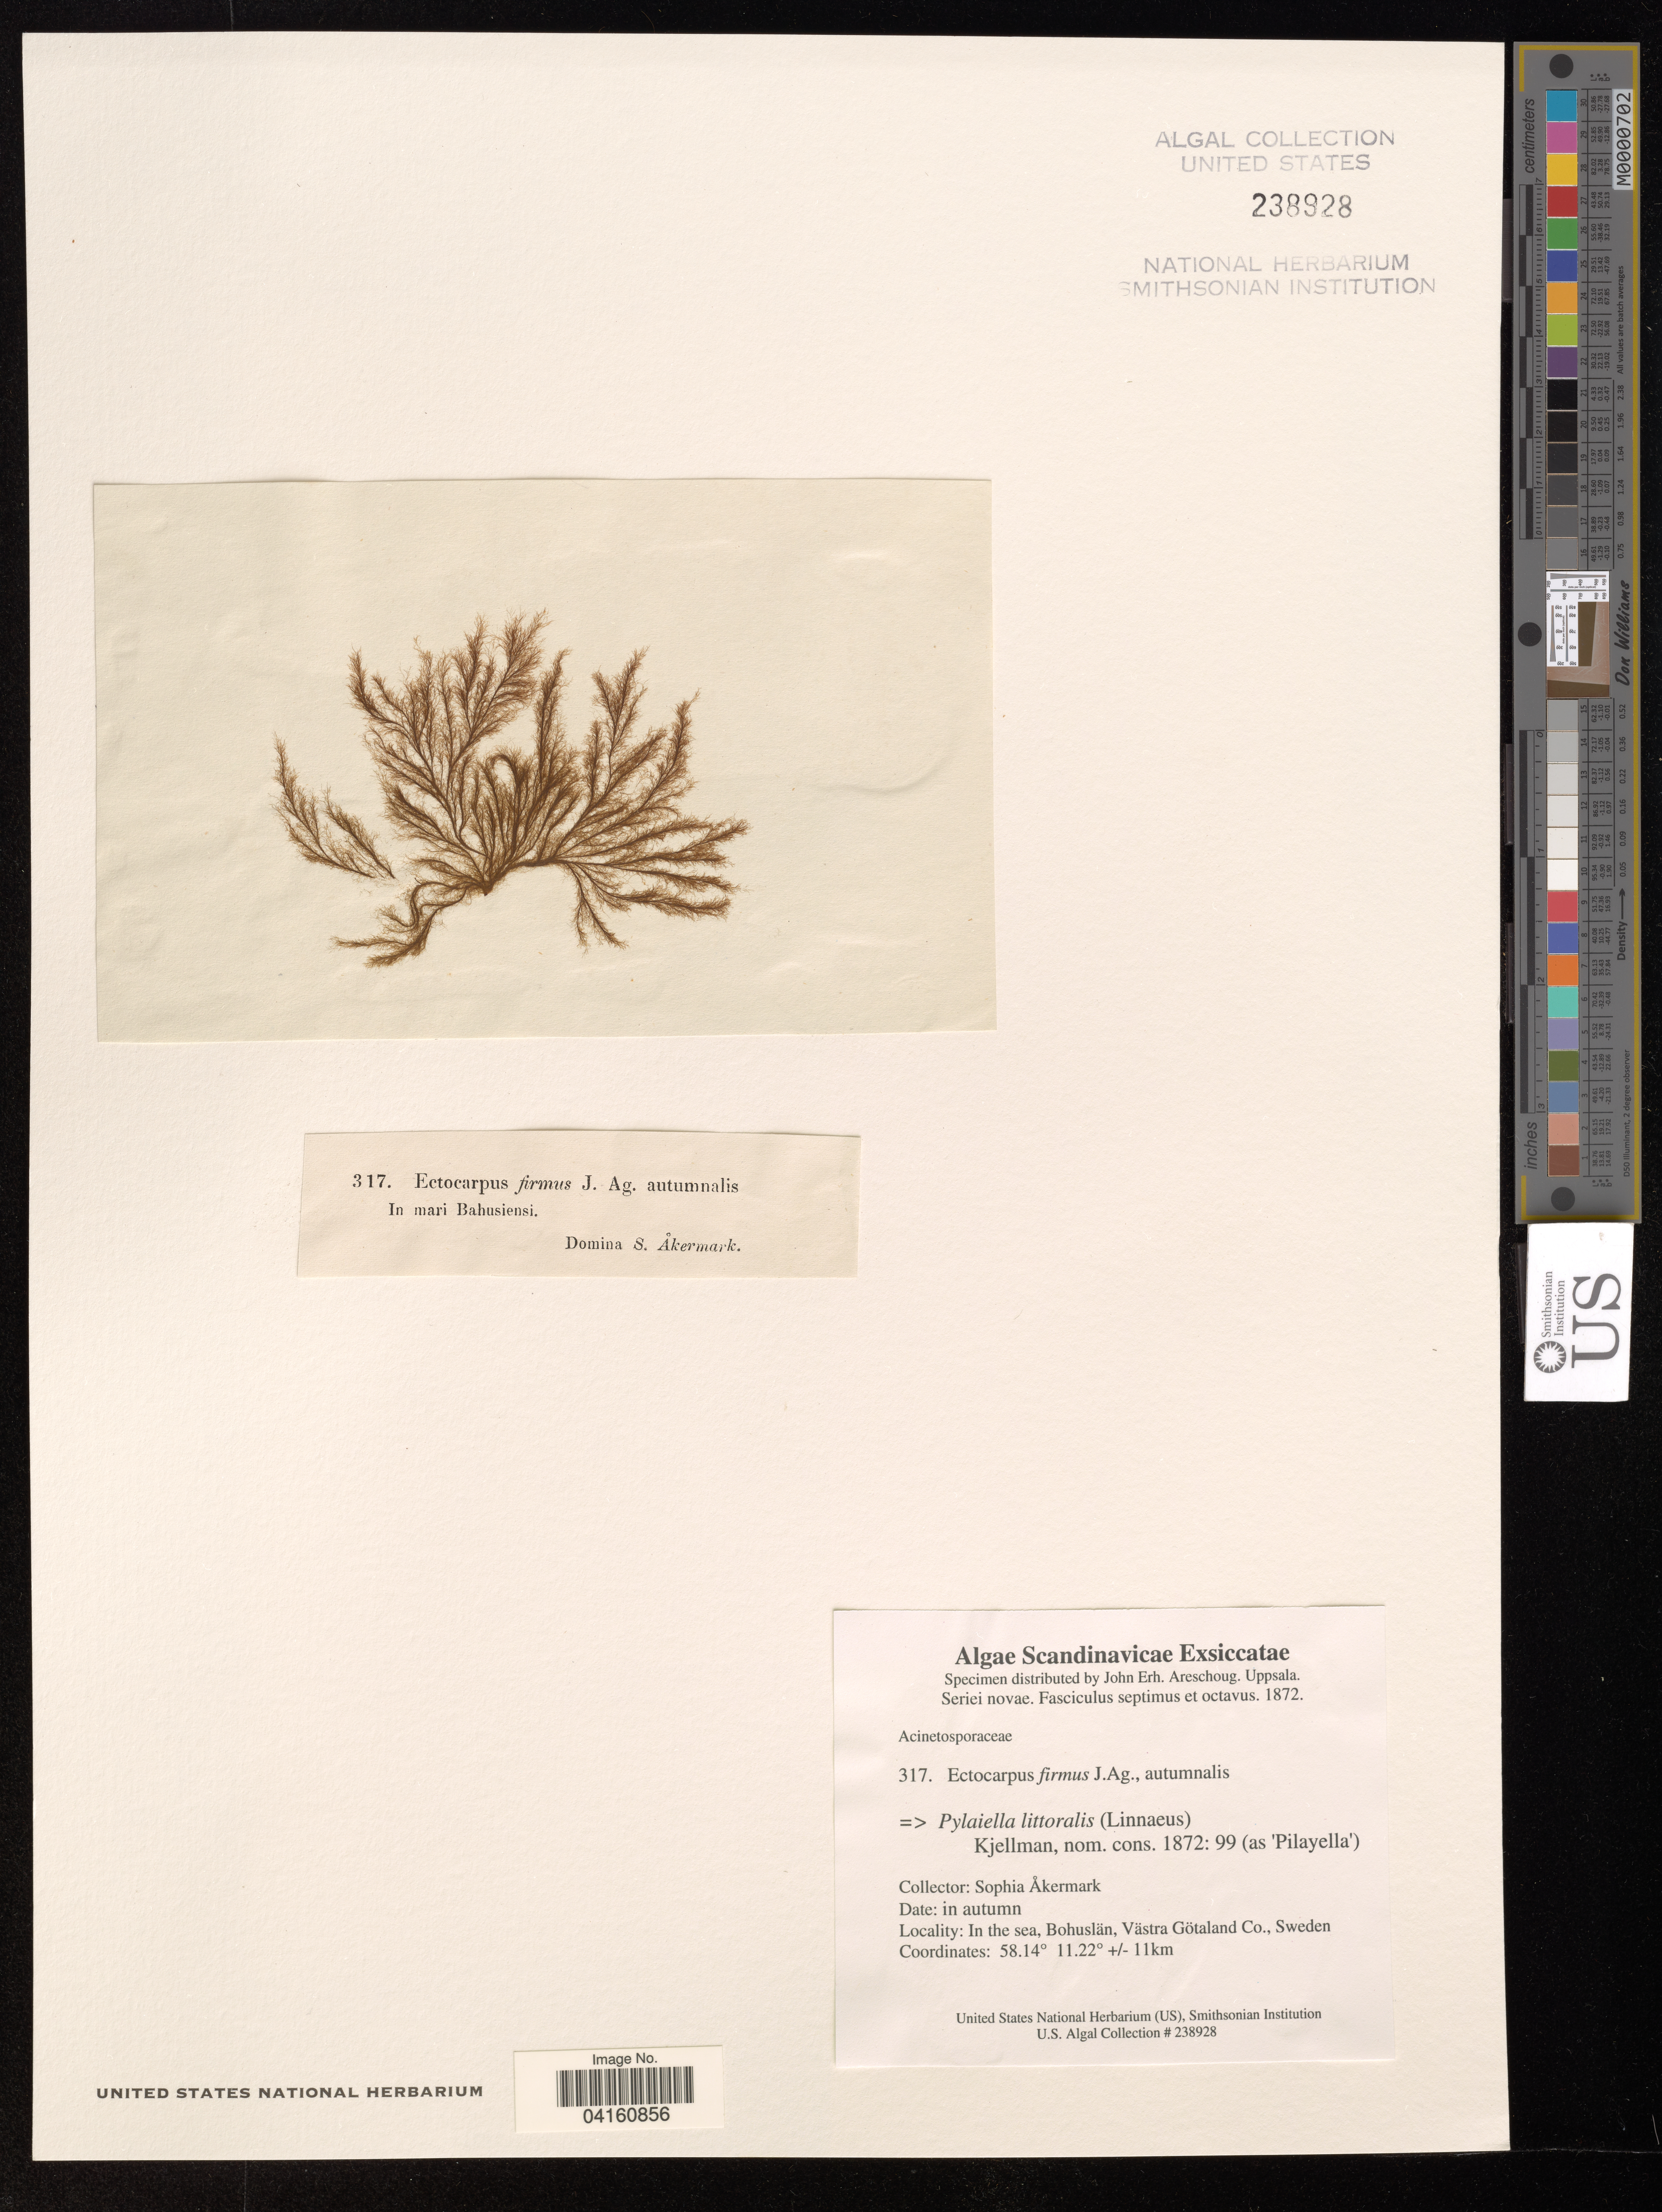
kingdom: Chromista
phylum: Ochrophyta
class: Phaeophyceae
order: Ectocarpales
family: Acinetosporaceae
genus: Pylaiella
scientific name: Pylaiella littoralis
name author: (L.) Kjellman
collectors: S. Akermark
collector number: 317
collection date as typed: thought to be September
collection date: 1872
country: Sweden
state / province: Västra Götaland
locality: Outside Gotheburg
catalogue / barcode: US 238928